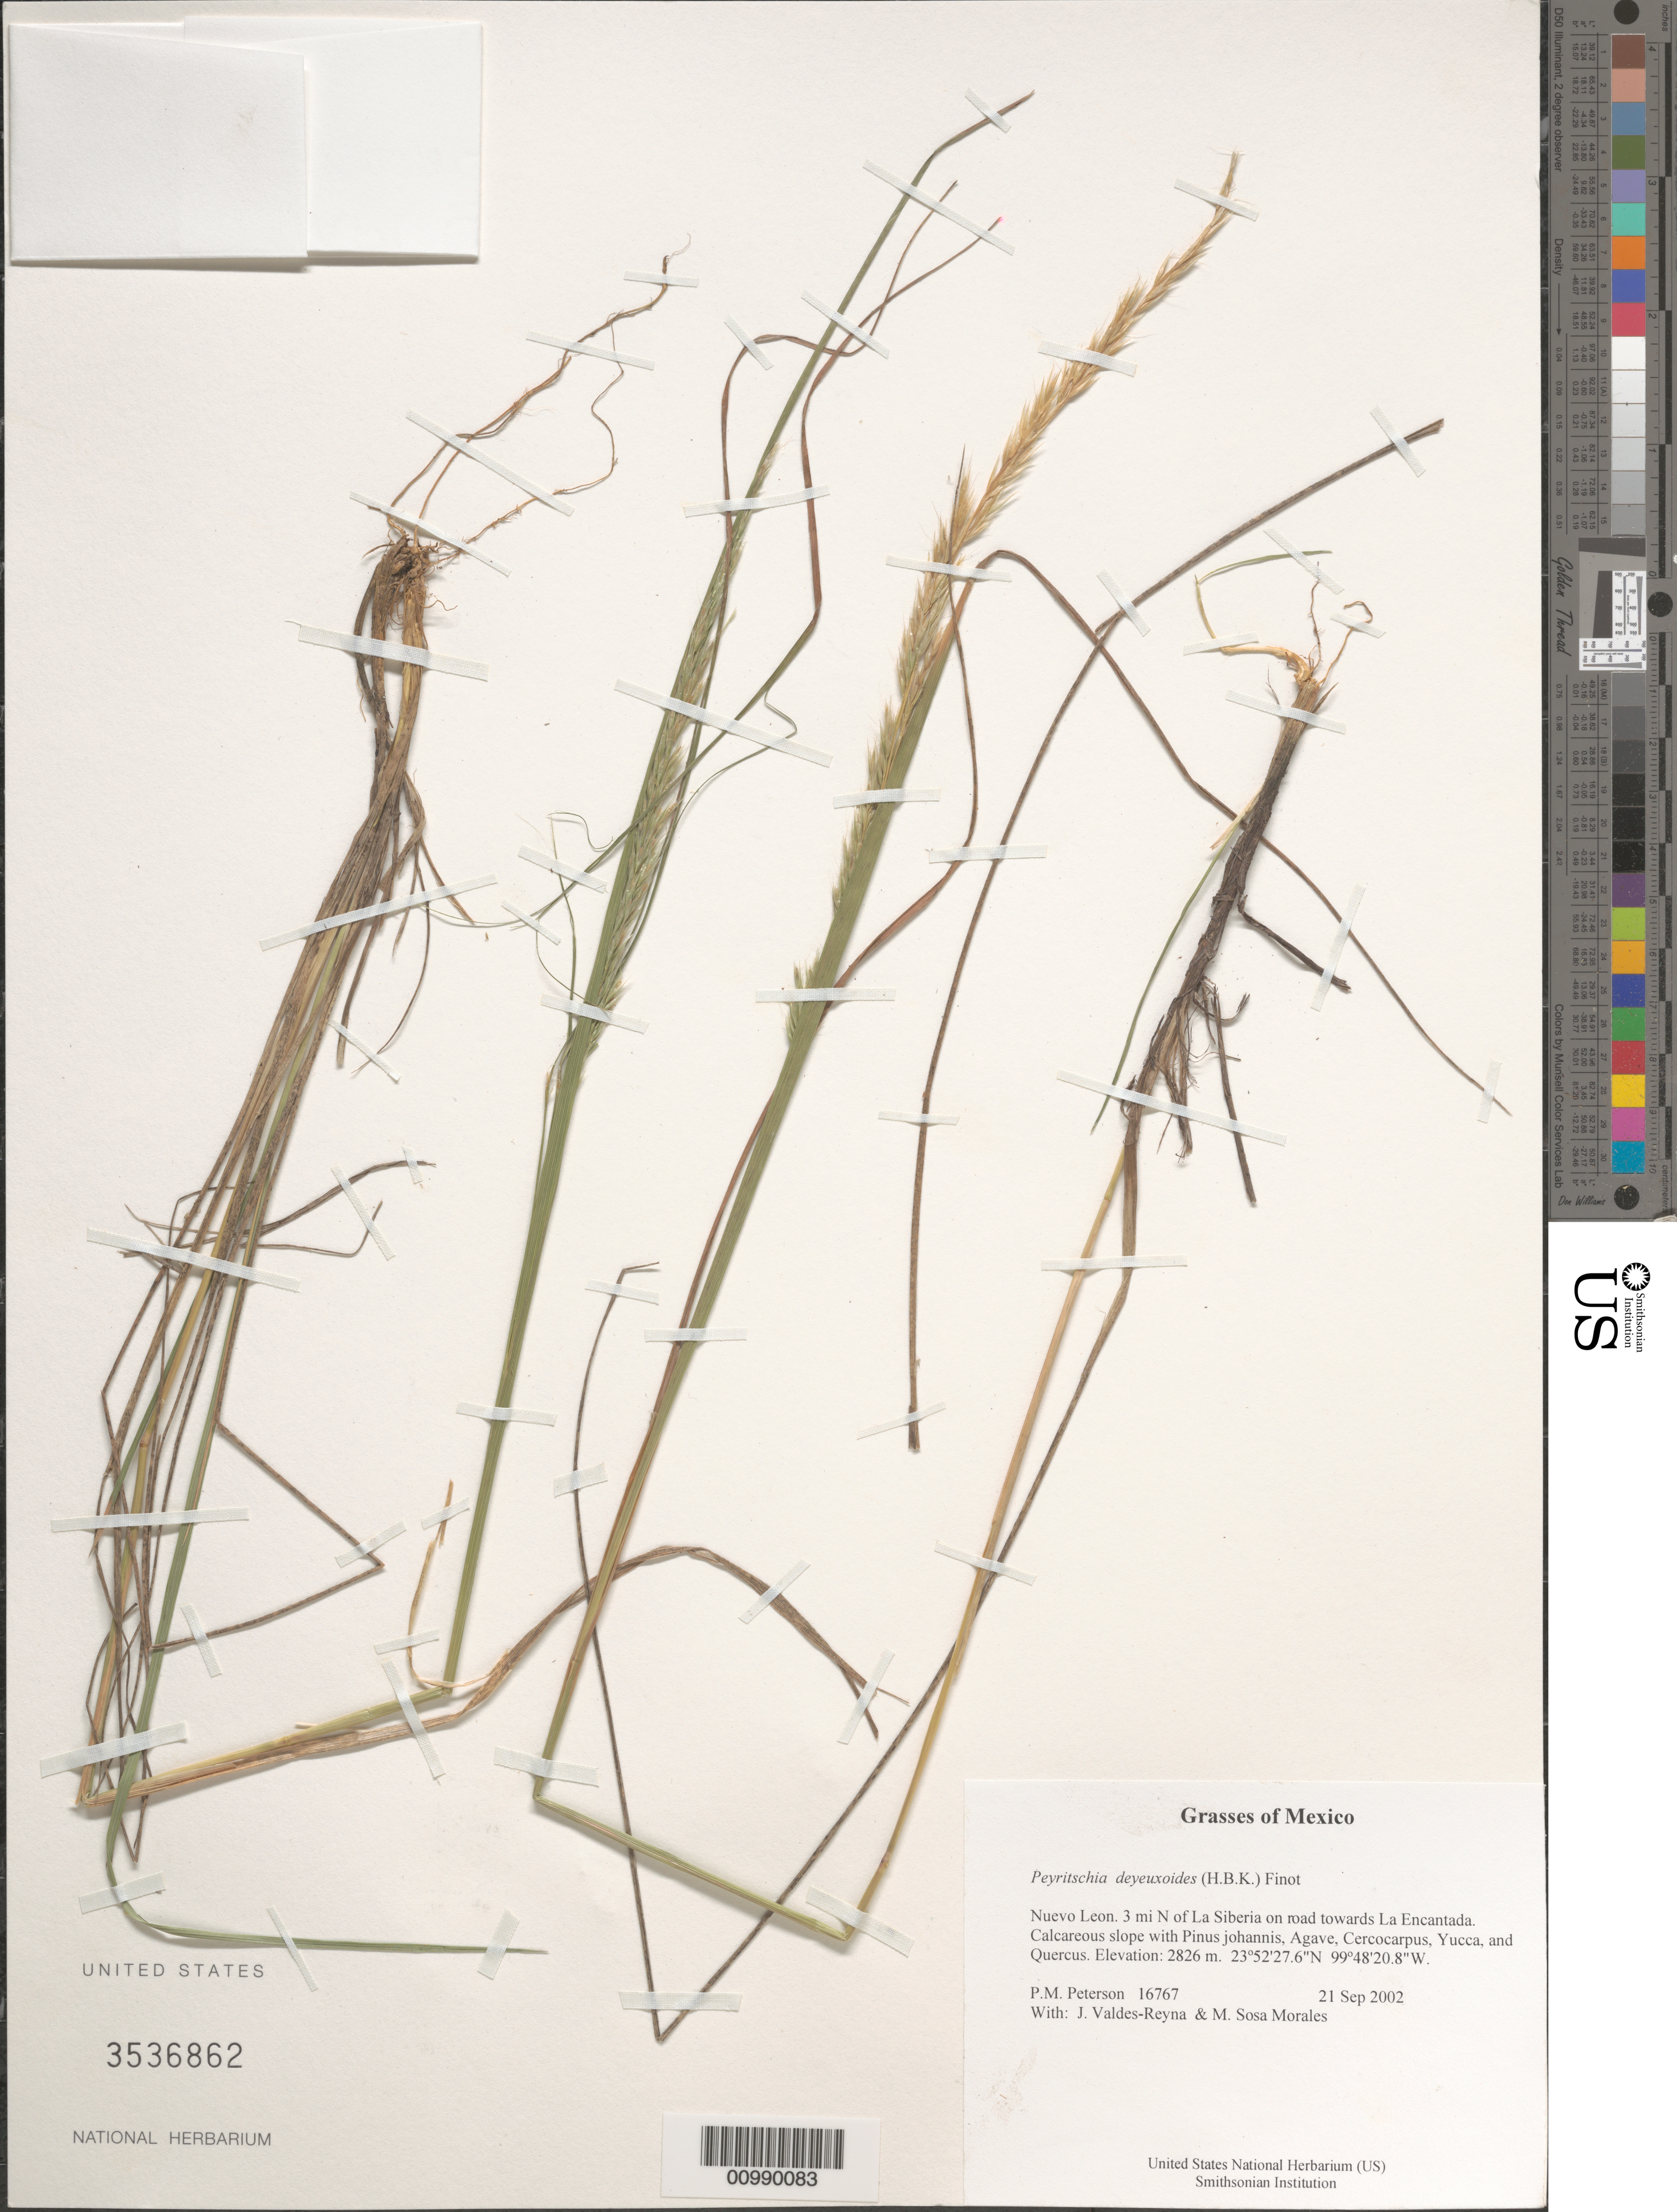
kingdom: Plantae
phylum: Tracheophyta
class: Liliopsida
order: Poales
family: Poaceae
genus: Peyritschia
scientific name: Peyritschia deyeuxioides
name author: (Kunth) Finot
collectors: P. M. Peterson, J. Valdés-Reyna & M. Sosa Morales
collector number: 16767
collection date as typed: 21 Sep 2002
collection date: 2002-09-21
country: Mexico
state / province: Nuevo León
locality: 3 mi N of La Siberia on road towards La Encantada. Calcareous slope with Pinus johannis, Agave, Cercocarpus, Yucca, and Quercus.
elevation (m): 2826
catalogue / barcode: US 3536862